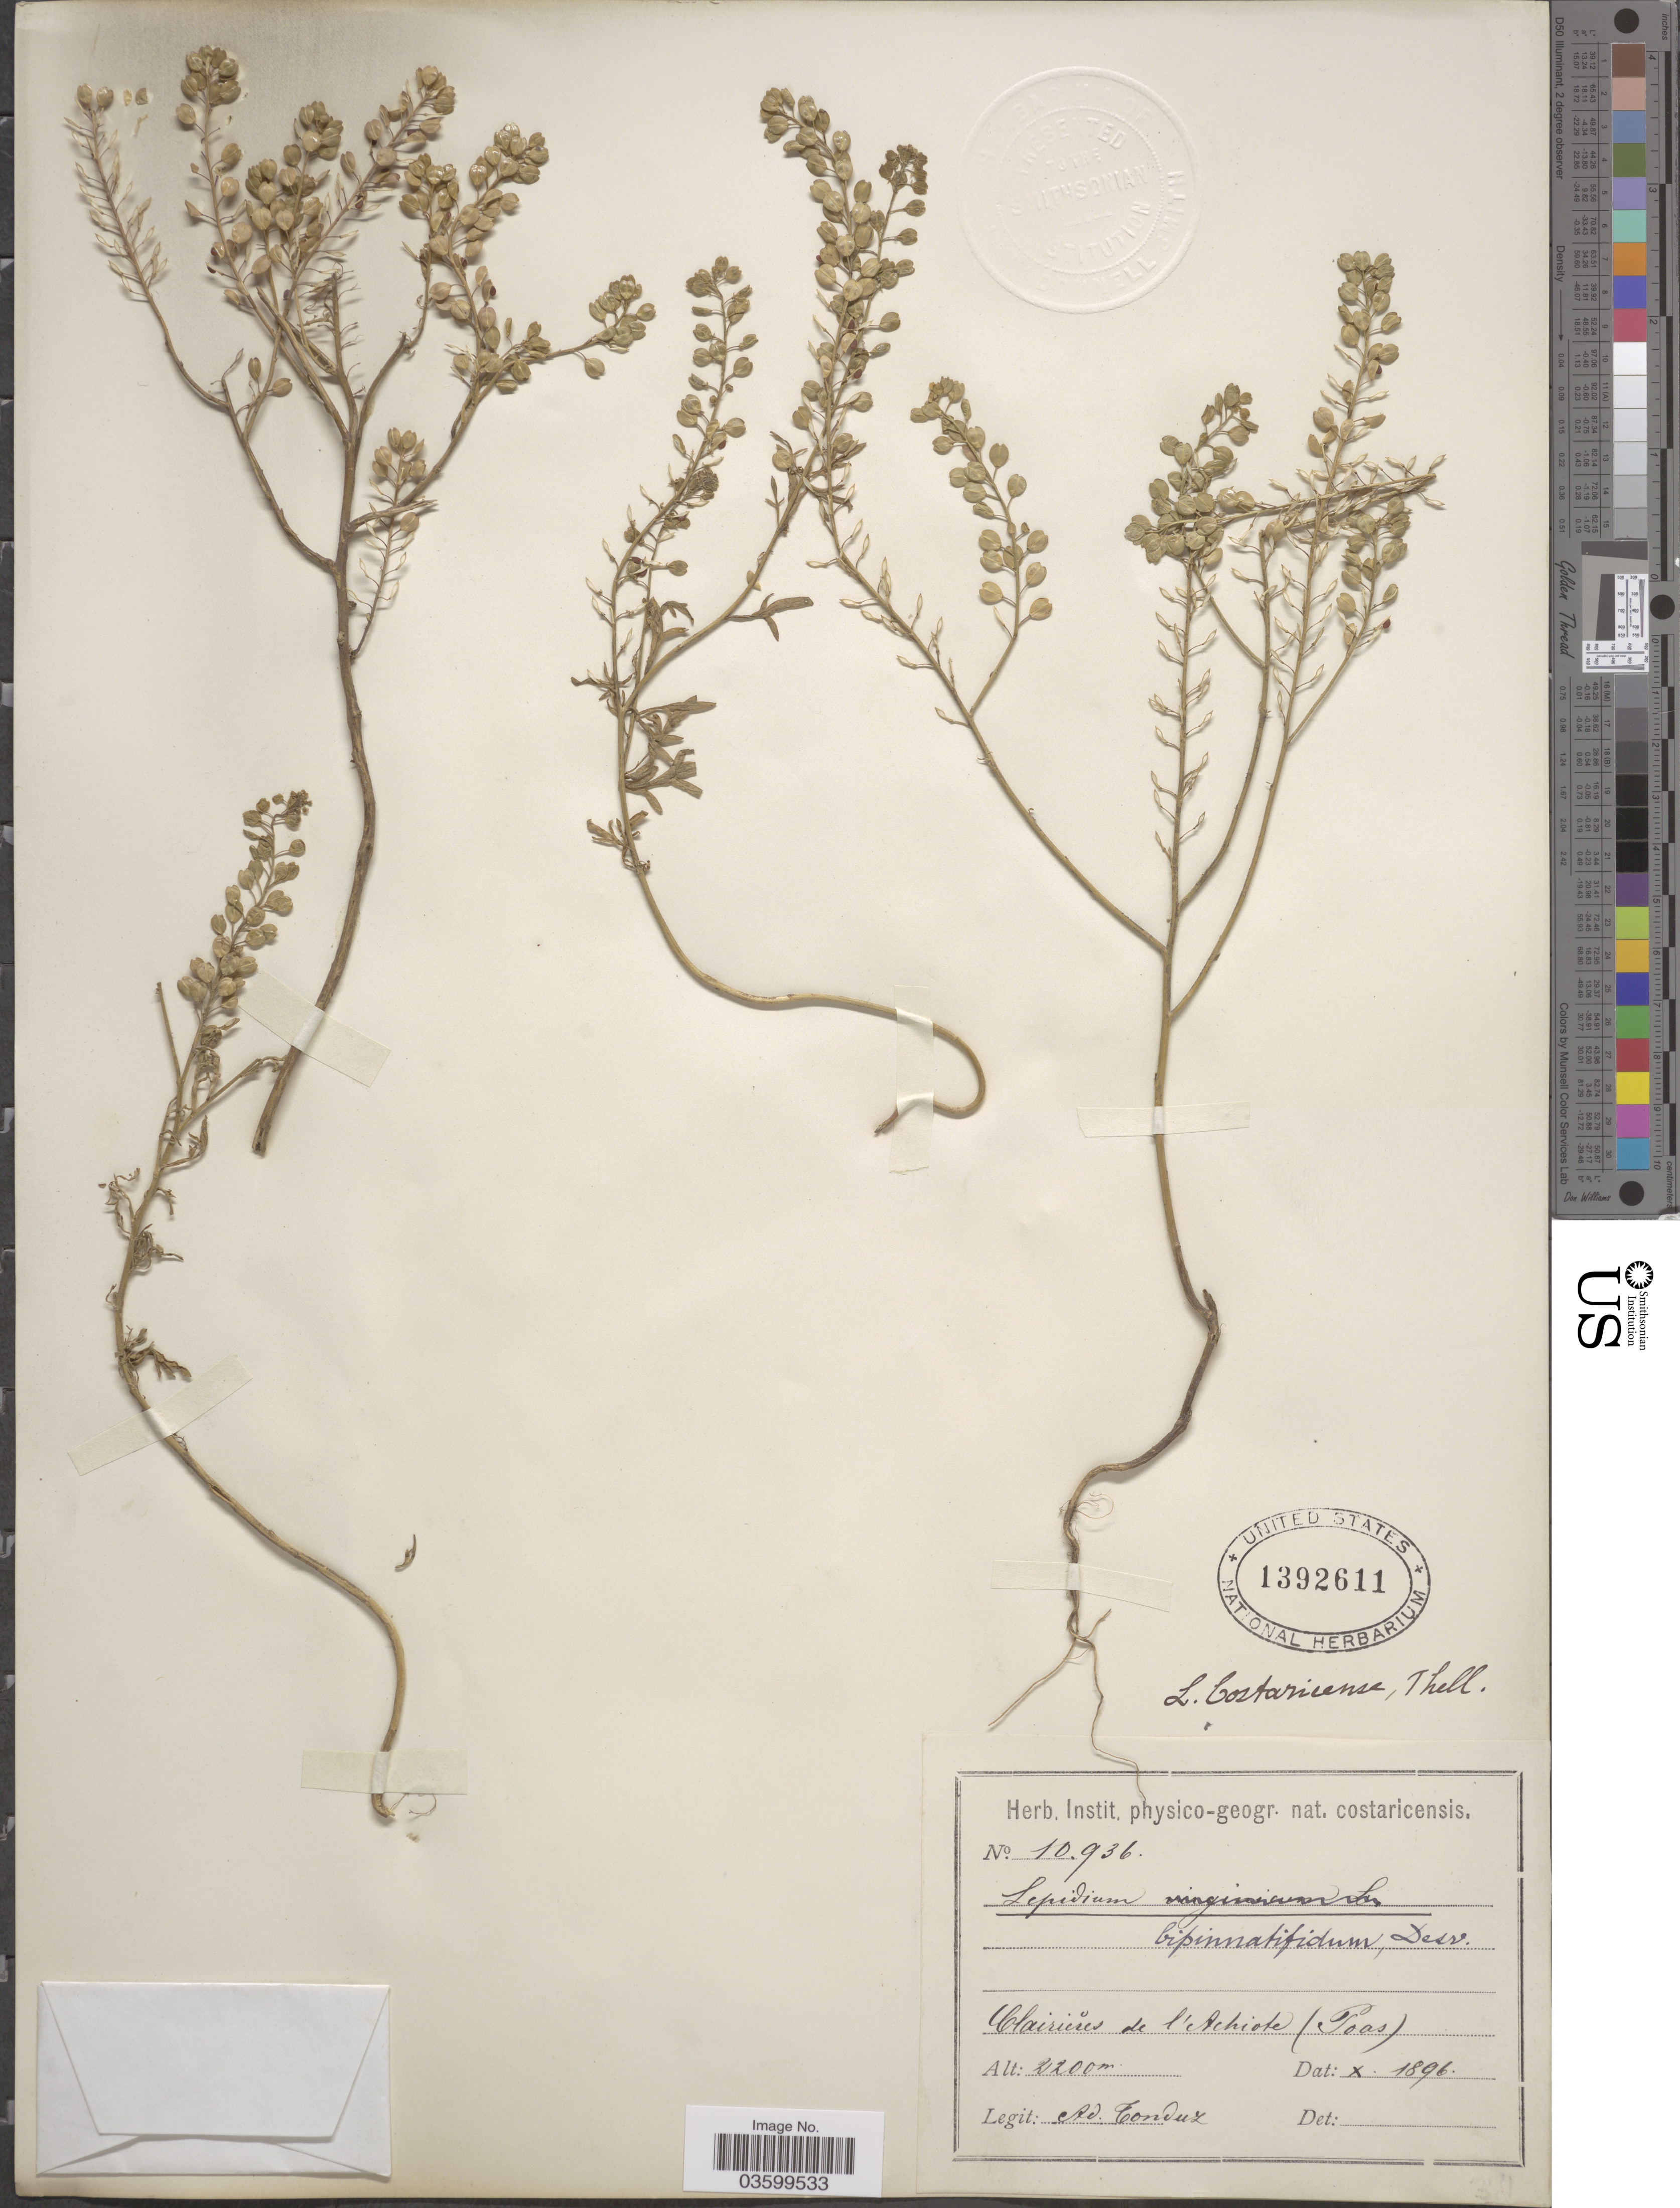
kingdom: Plantae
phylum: Tracheophyta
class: Magnoliopsida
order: Brassicales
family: Brassicaceae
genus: Lepidium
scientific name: Lepidium costaricense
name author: Thell.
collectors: A. Tonduz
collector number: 10936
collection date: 1896-10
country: Costa Rica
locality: Clairieres de l'Achiote (Poas).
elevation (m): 2200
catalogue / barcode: US 1392611